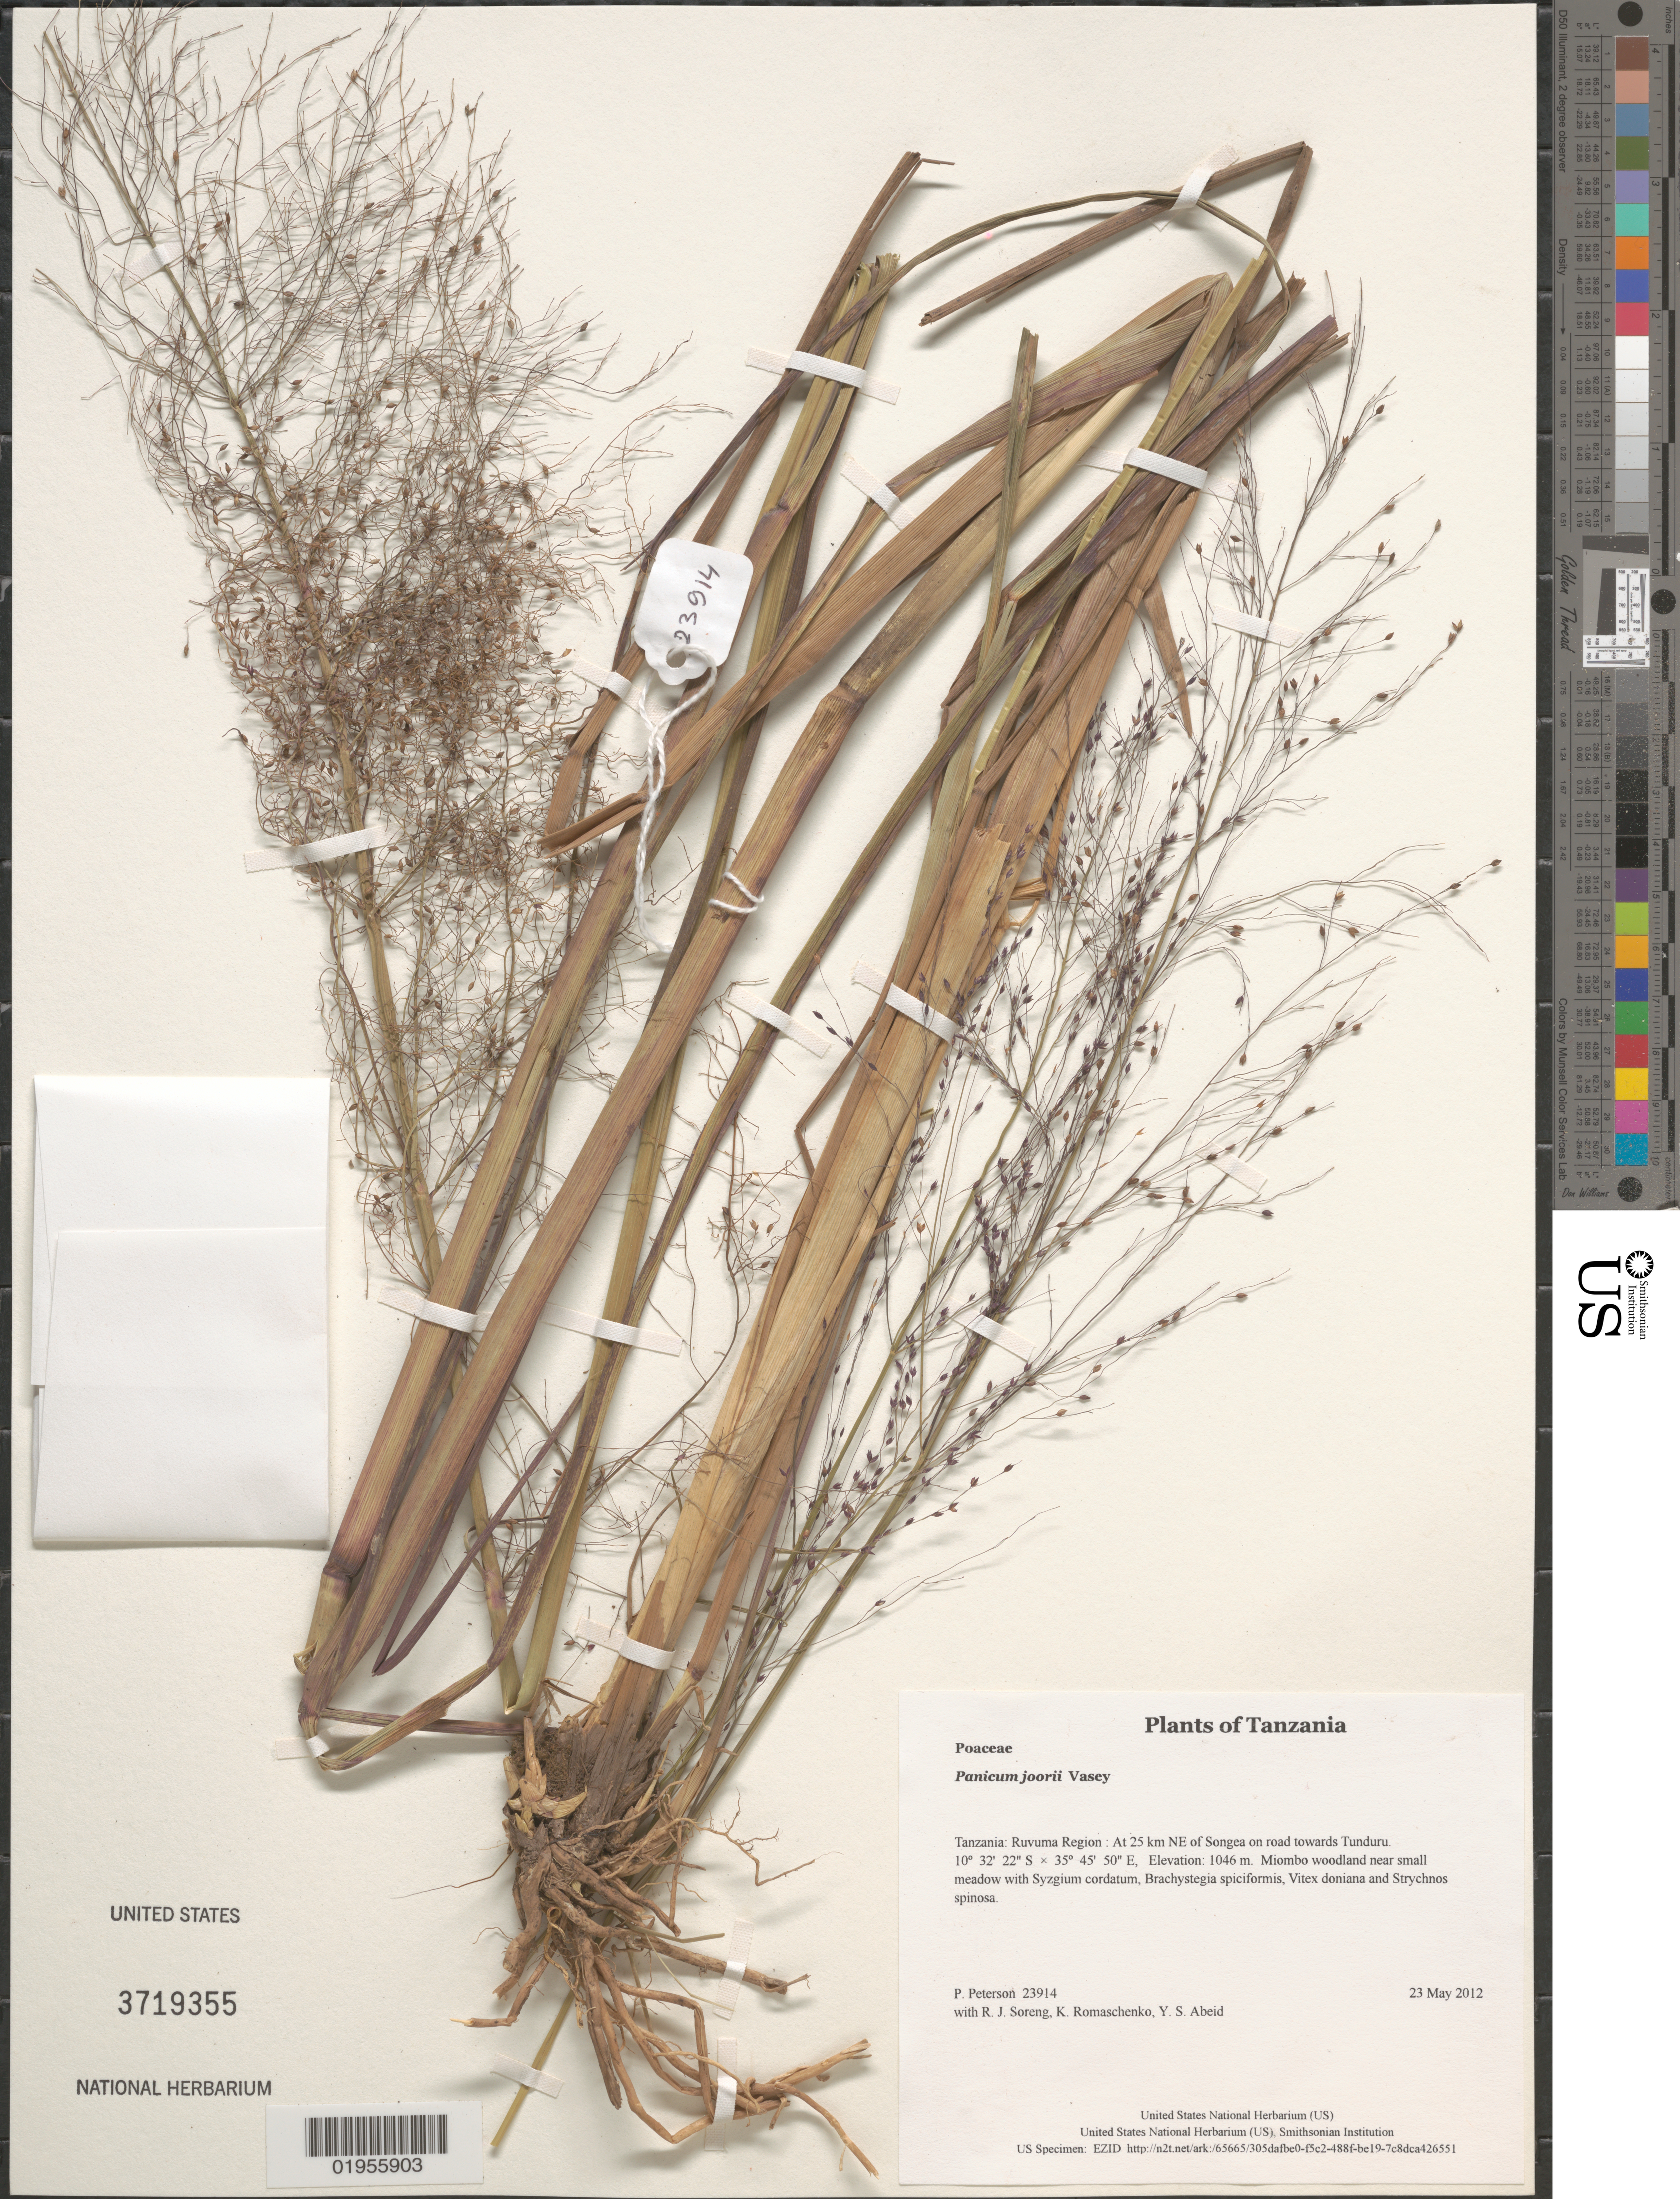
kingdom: Plantae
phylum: Tracheophyta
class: Liliopsida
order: Poales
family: Poaceae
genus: Panicum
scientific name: Panicum joorii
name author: Vasey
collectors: P. M. Peterson, R. J. Soreng, K. Romaschenko & Y. Abeid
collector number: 23914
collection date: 2012-05-23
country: Tanzania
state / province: Ruvuma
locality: At 25 km NE of Songea on road towards Tunduru.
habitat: Miombo woodland near small meadow with Syzgium cordatum, Brachystegia spiciformis, Vitex doniana and Strychnos spinosa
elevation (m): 1046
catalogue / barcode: US 3719355